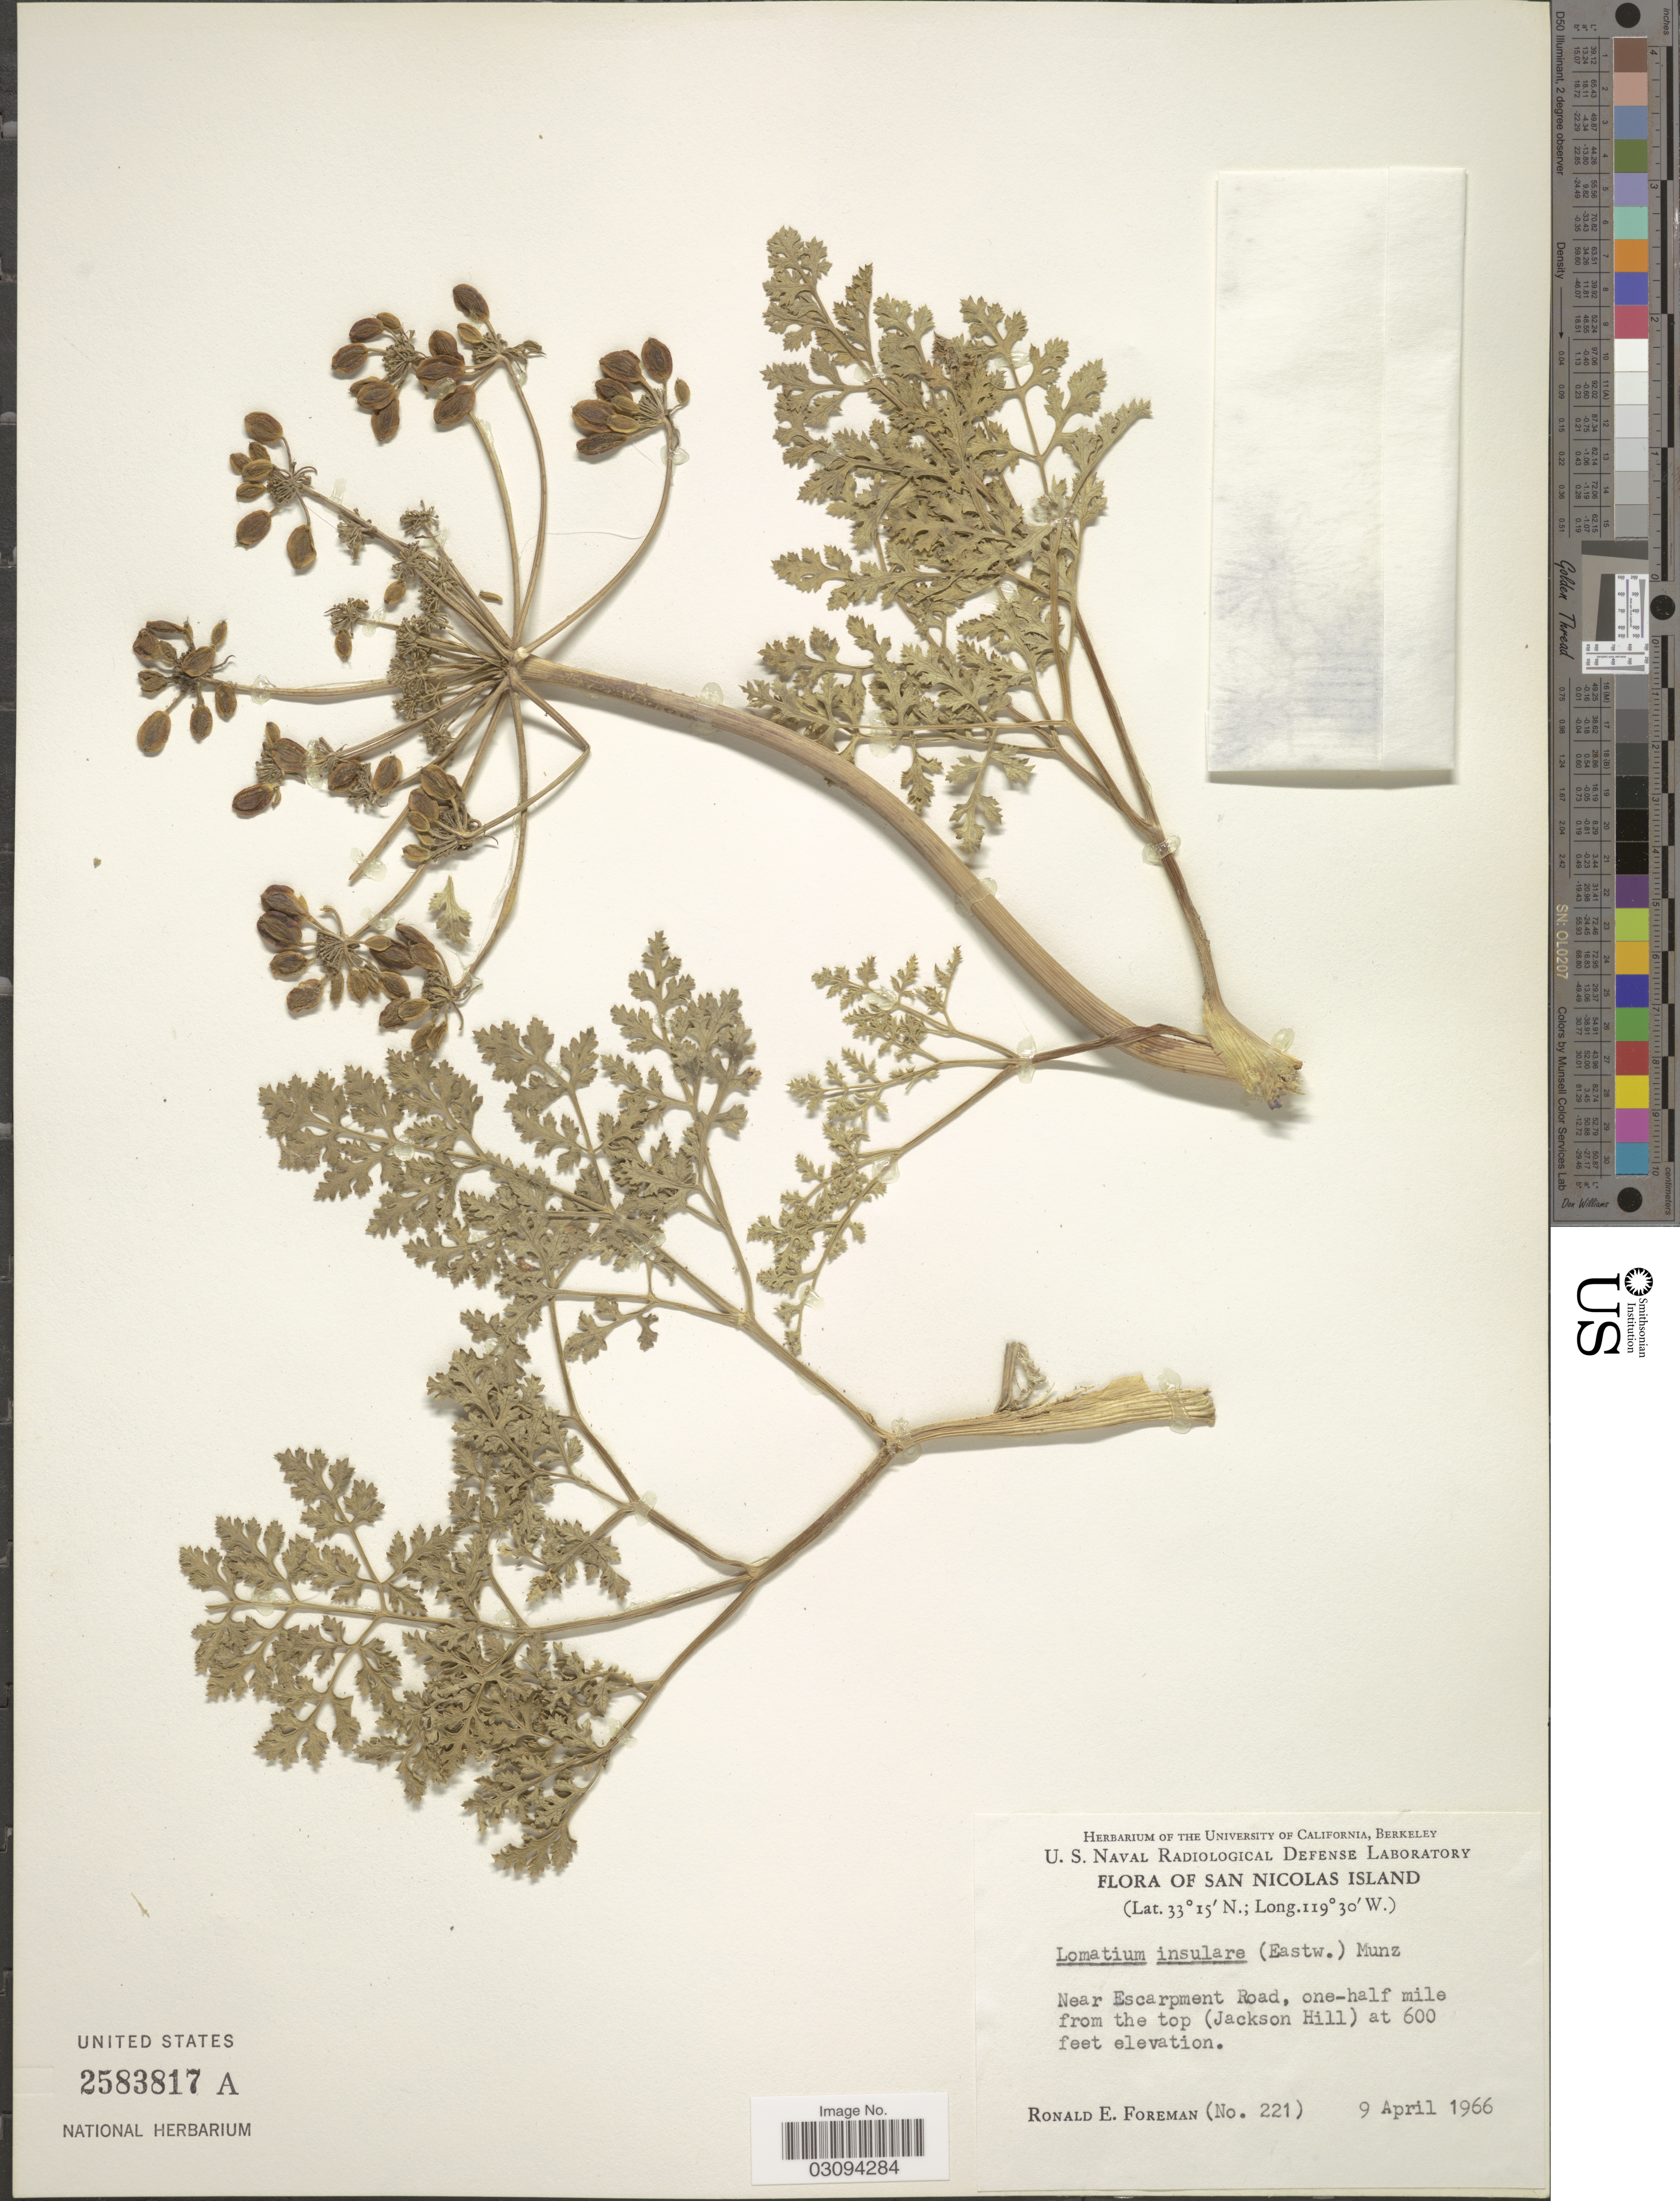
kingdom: Plantae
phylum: Tracheophyta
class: Magnoliopsida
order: Apiales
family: Apiaceae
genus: Lomatium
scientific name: Lomatium insulare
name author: (Eastw.) Munz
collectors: R. Foreman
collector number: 221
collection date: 1966-04-09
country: United States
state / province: California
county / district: Ventura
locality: San Nicolas Island. Near Escarpment Road, one-half mile from the top (Jackson Hill).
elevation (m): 183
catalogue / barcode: US 2583817A